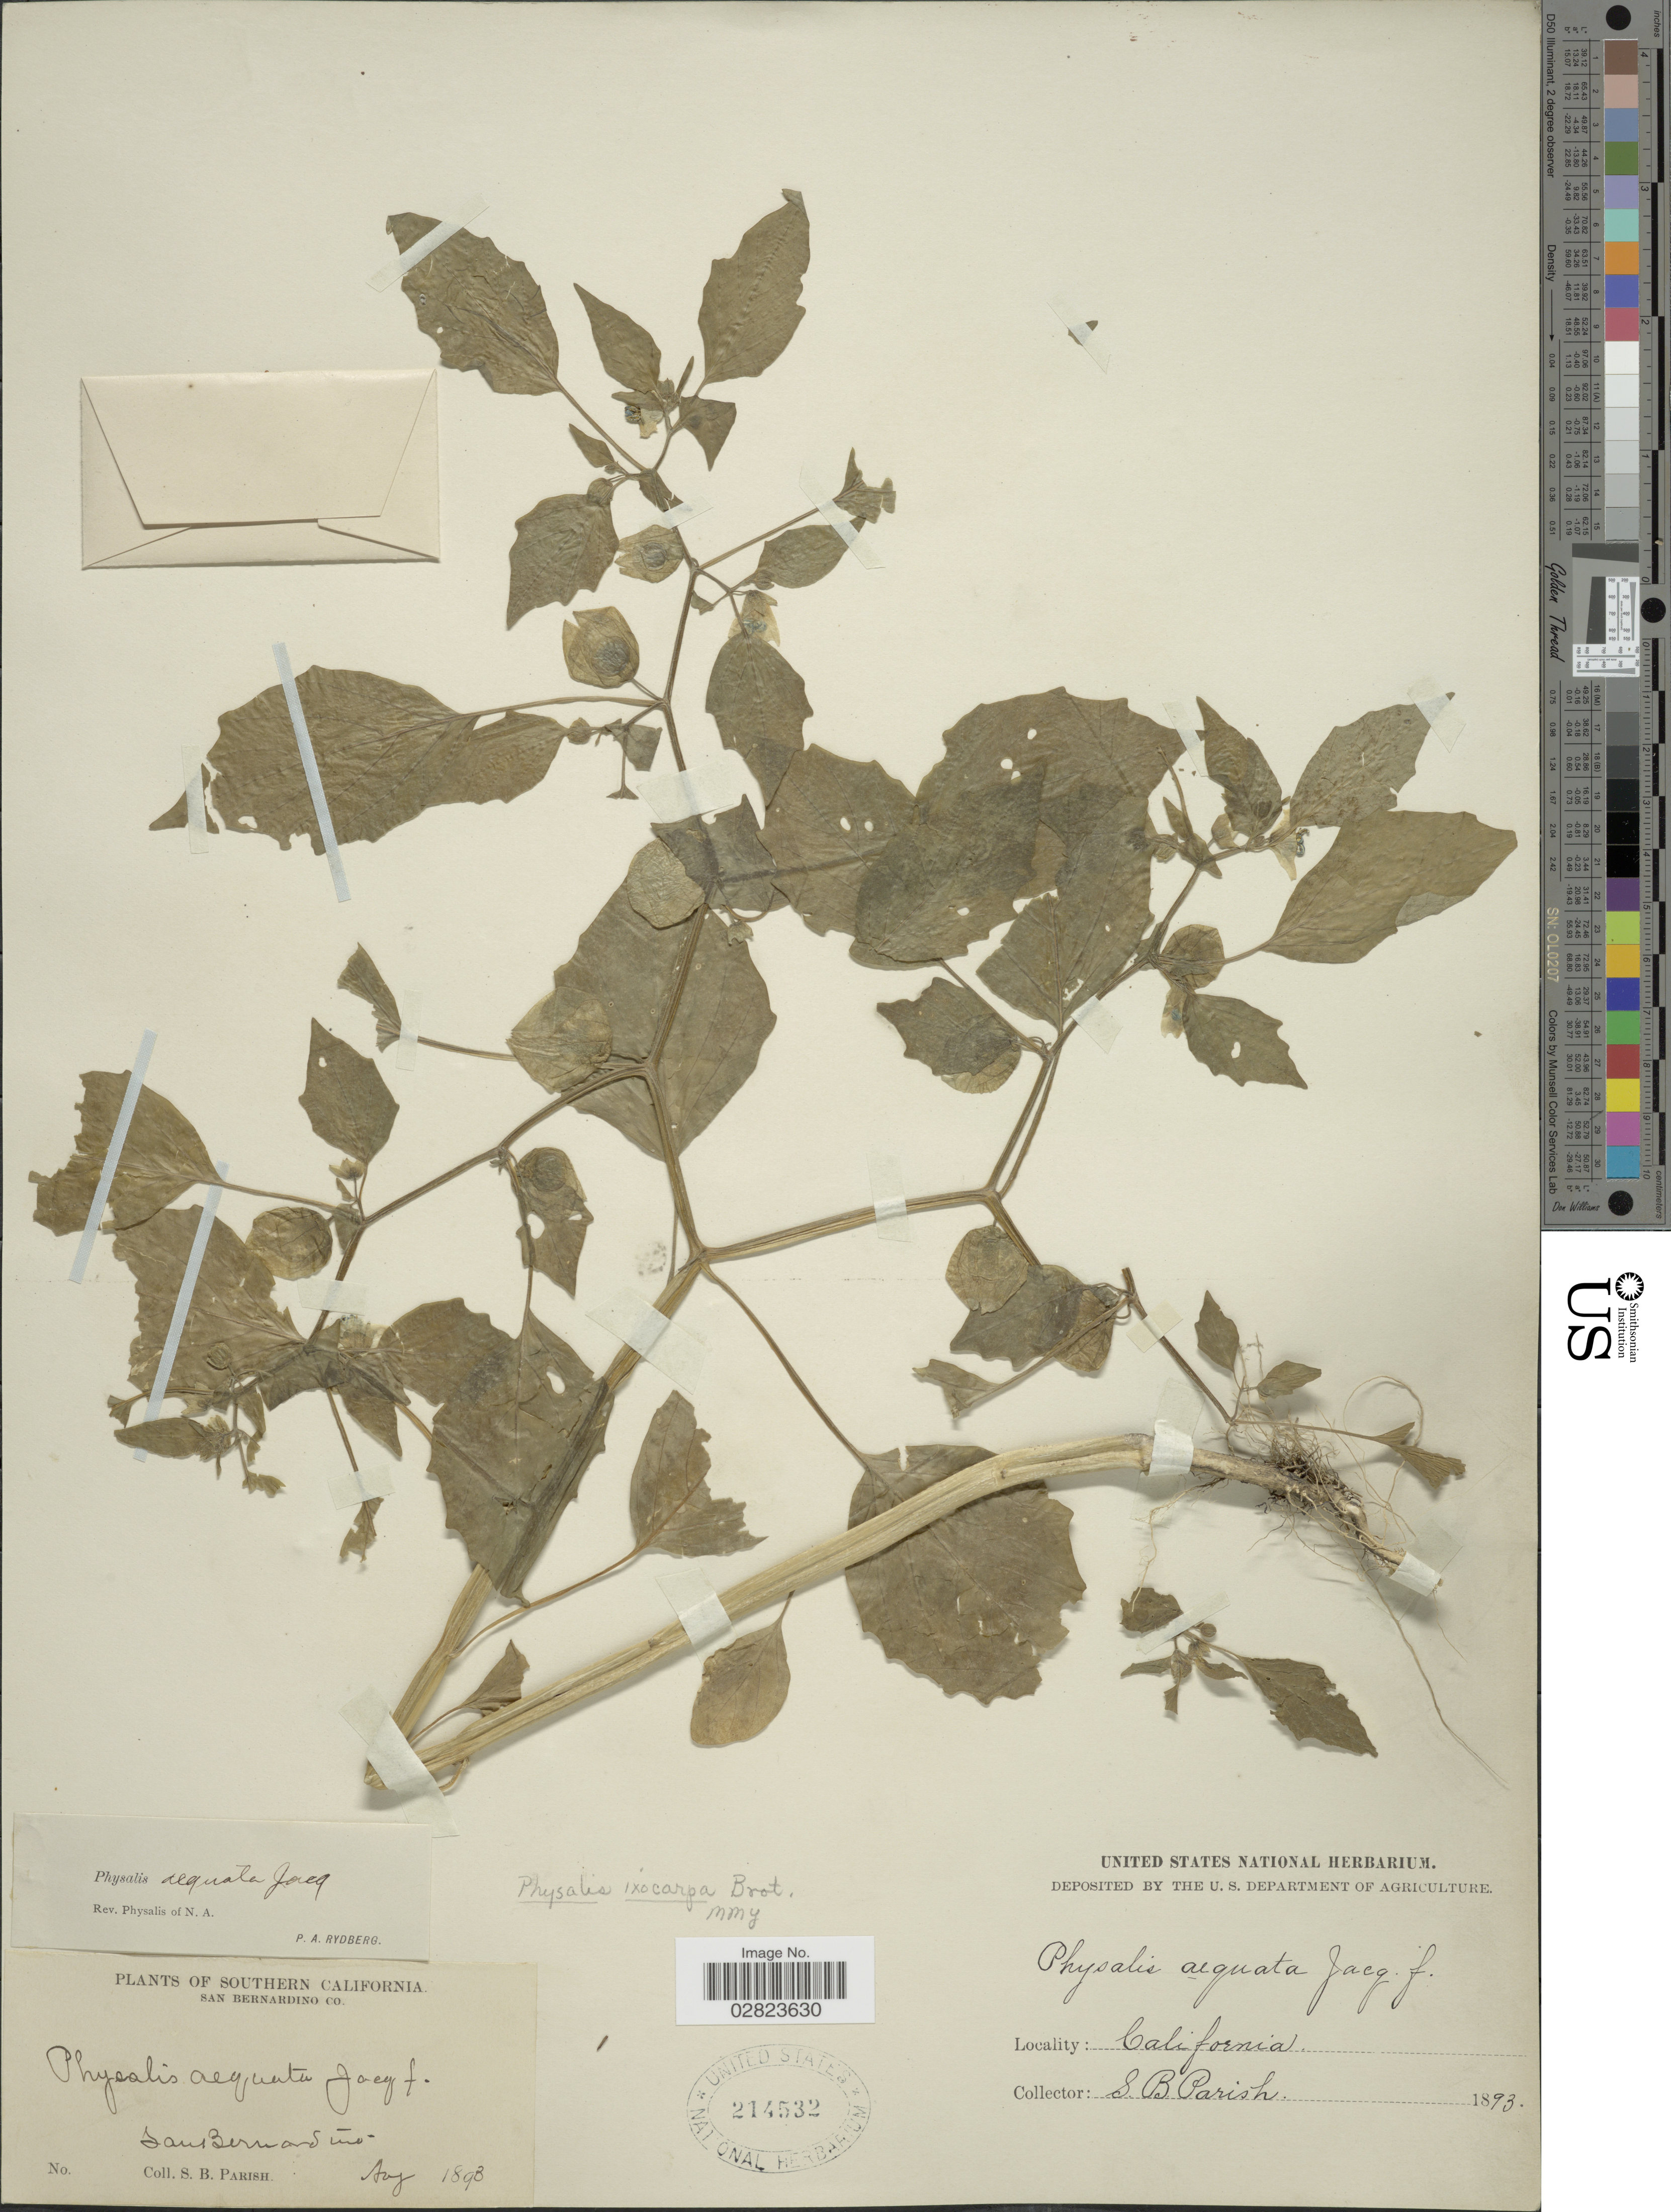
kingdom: Plantae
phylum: Tracheophyta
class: Magnoliopsida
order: Solanales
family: Solanaceae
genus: Physalis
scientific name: Physalis ixocarpa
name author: Brot. ex Hornem.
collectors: S. B. Parish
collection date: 1893-08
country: United States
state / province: California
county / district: San Bernardino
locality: Southern California. San Bernardino Co. San Bernardino.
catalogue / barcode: US 214532